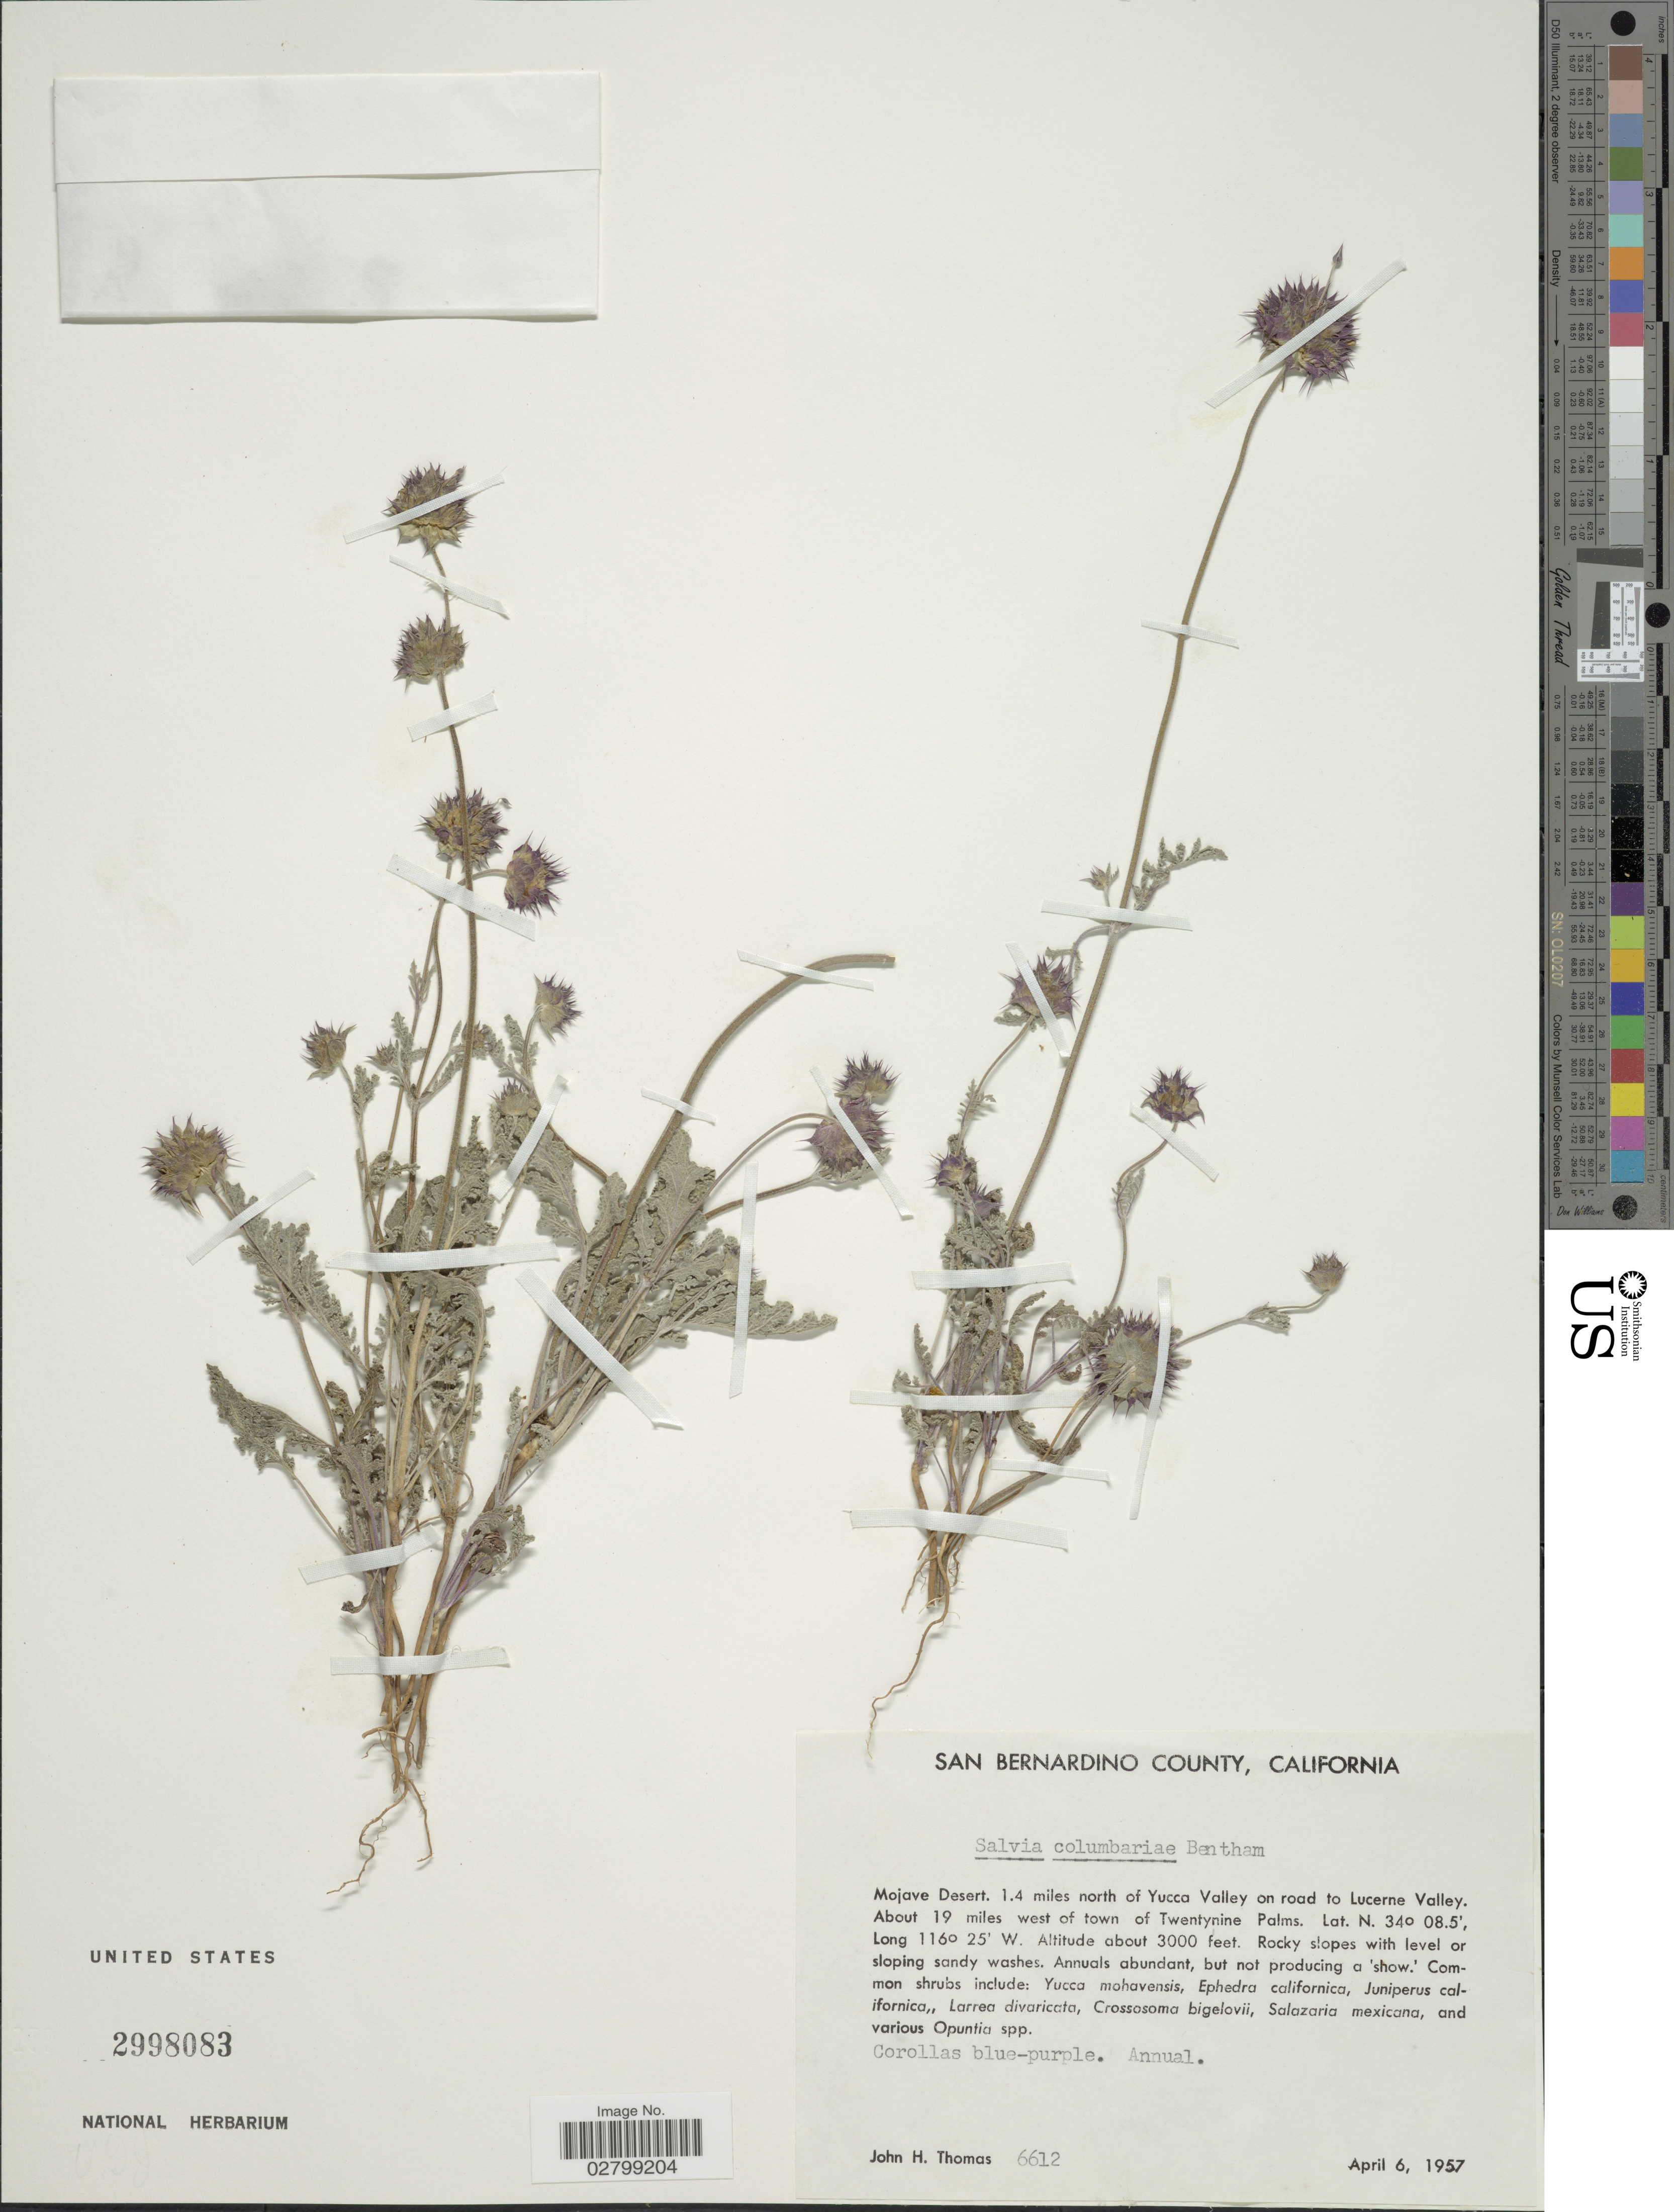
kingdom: Plantae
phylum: Tracheophyta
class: Magnoliopsida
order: Lamiales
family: Lamiaceae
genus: Salvia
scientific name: Salvia columbariae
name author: Benth.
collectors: J. H. Thomas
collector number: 6612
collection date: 1957-04-06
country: United States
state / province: California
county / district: San Bernardino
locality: San Bernardino County. Mojave Desert. 1.4 miles north of Yucca Valley on road to Lucerne Valley. About 19 miles west of town of Twentynine Palms.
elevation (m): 914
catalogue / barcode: US 2998083